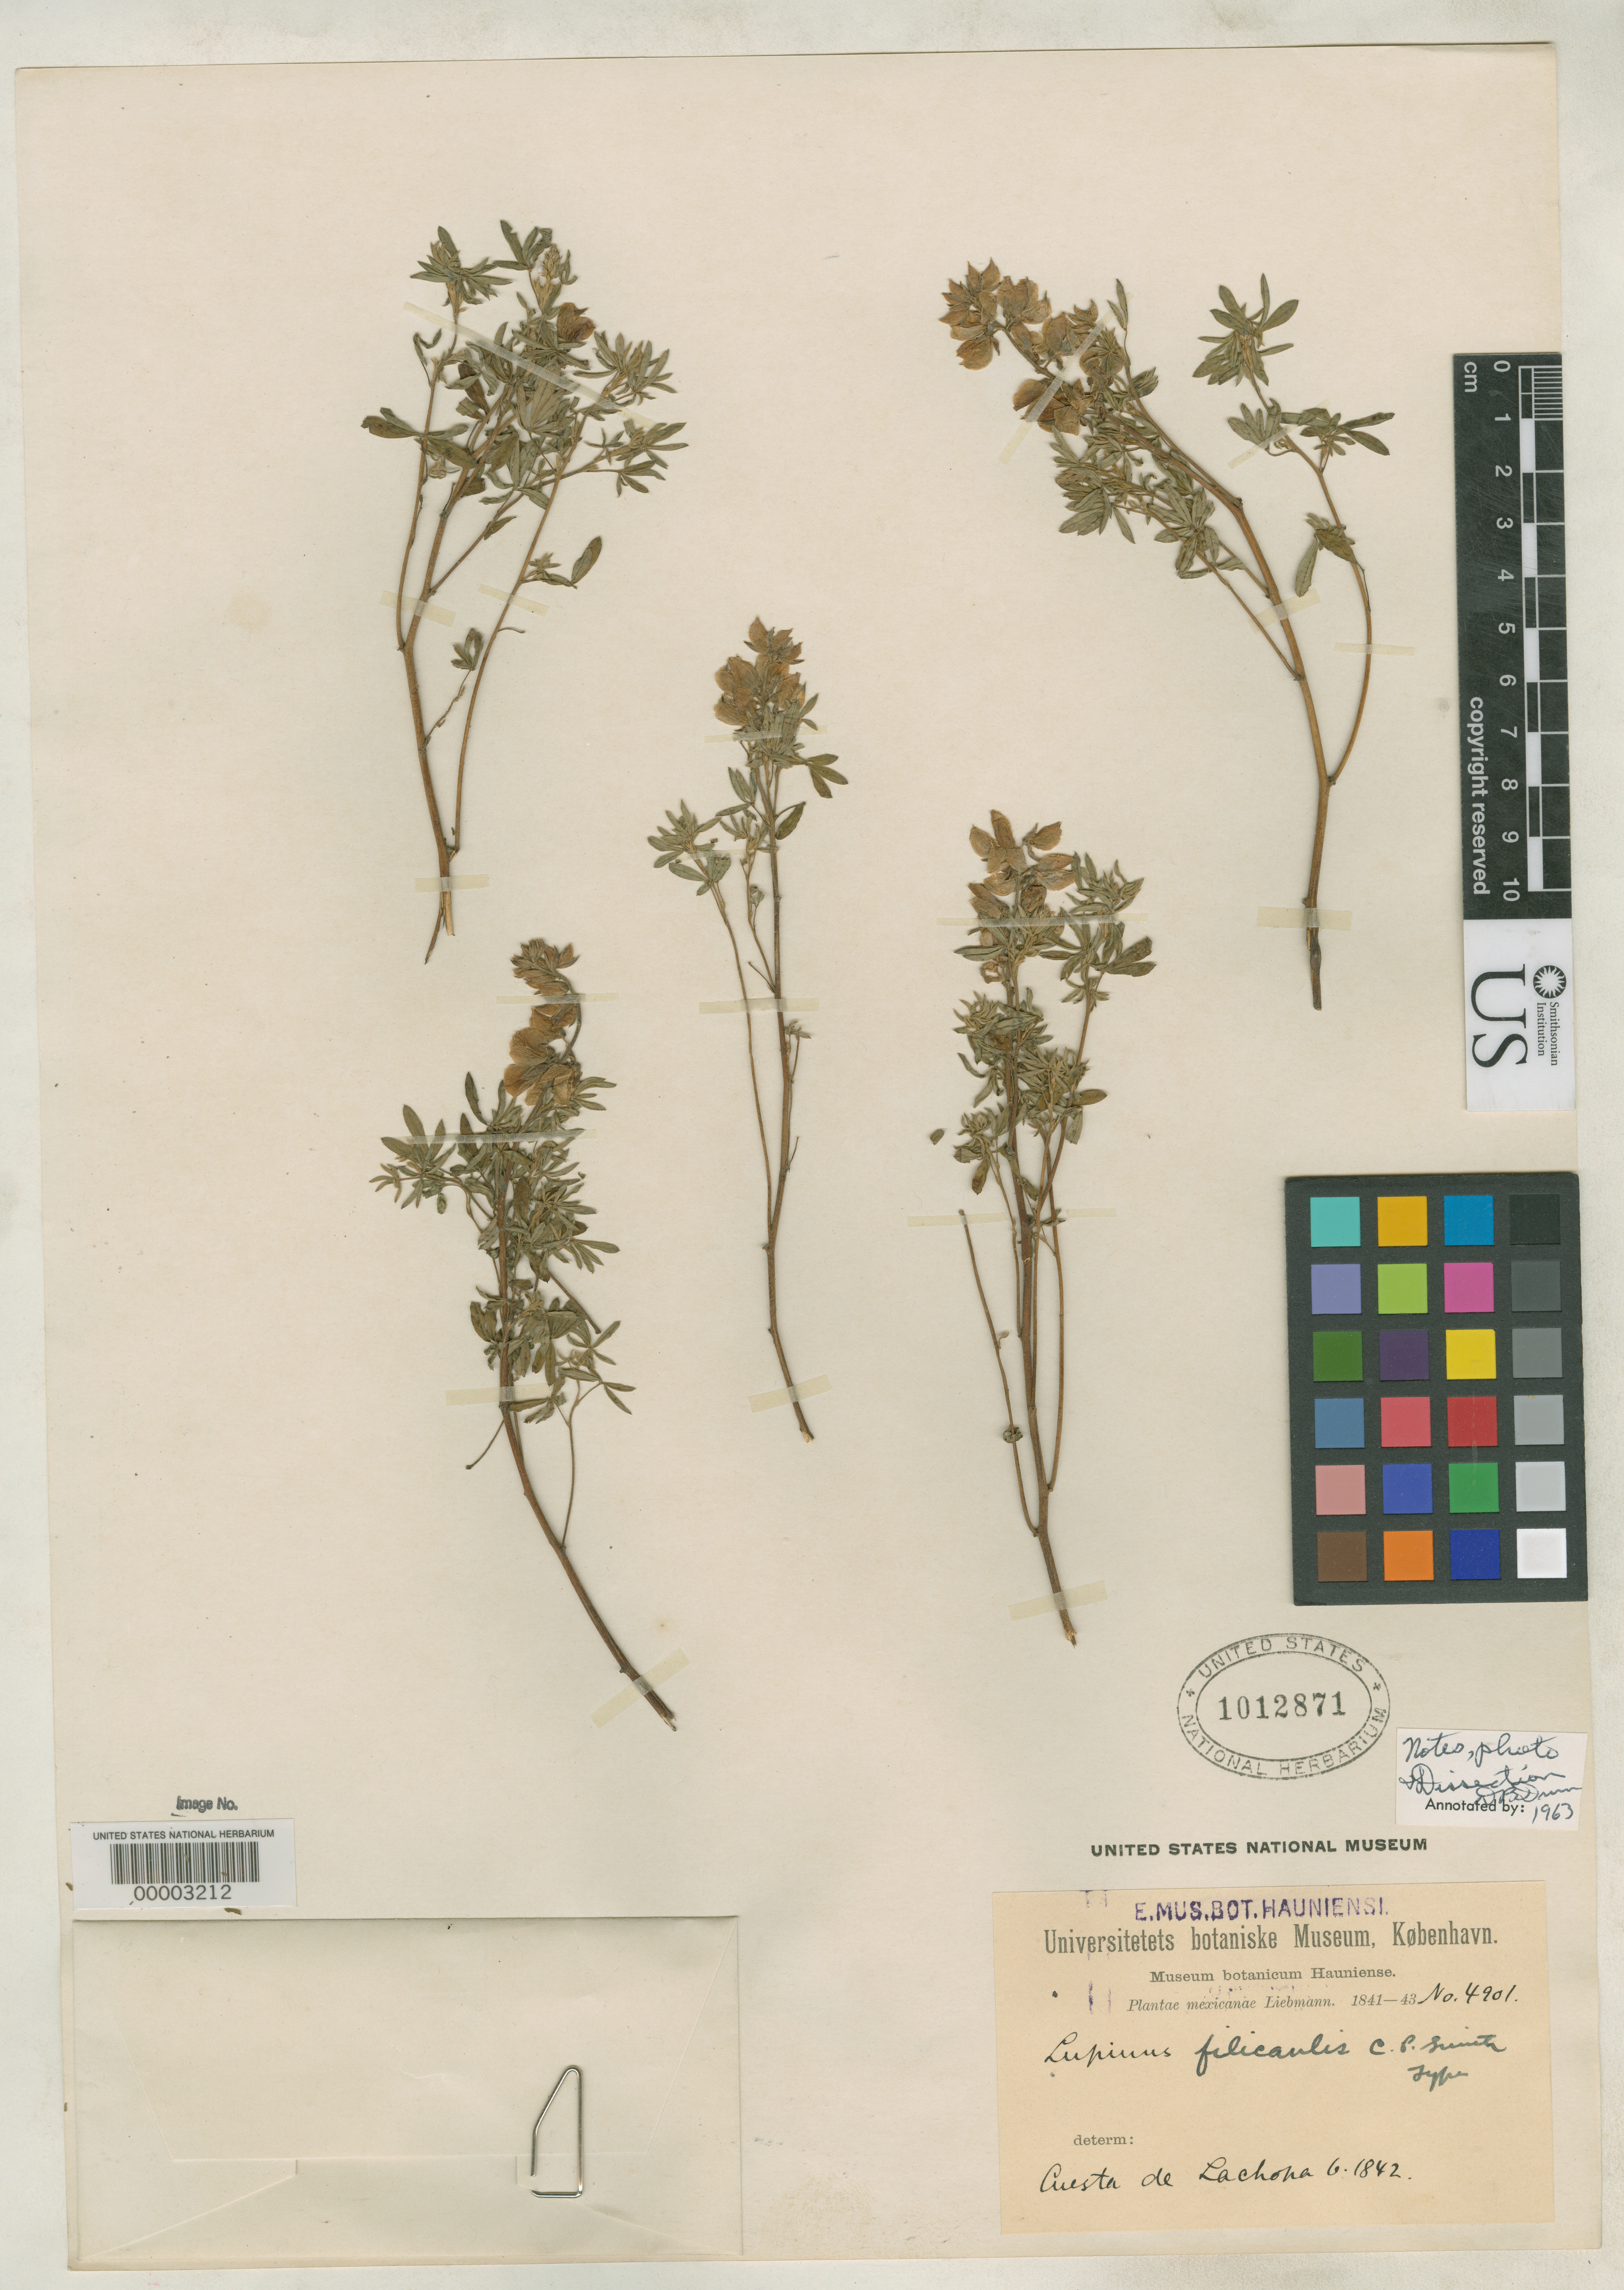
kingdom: Plantae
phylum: Tracheophyta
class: Magnoliopsida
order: Fabales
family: Fabaceae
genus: Lupinus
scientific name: Lupinus filicaulis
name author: C.P. Sm.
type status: Holotype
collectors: F. M. Liebmann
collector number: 4901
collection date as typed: Jun 1842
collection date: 1842-06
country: Mexico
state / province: Chiapas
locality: Cuesta de La Chopa.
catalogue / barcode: US 1012871